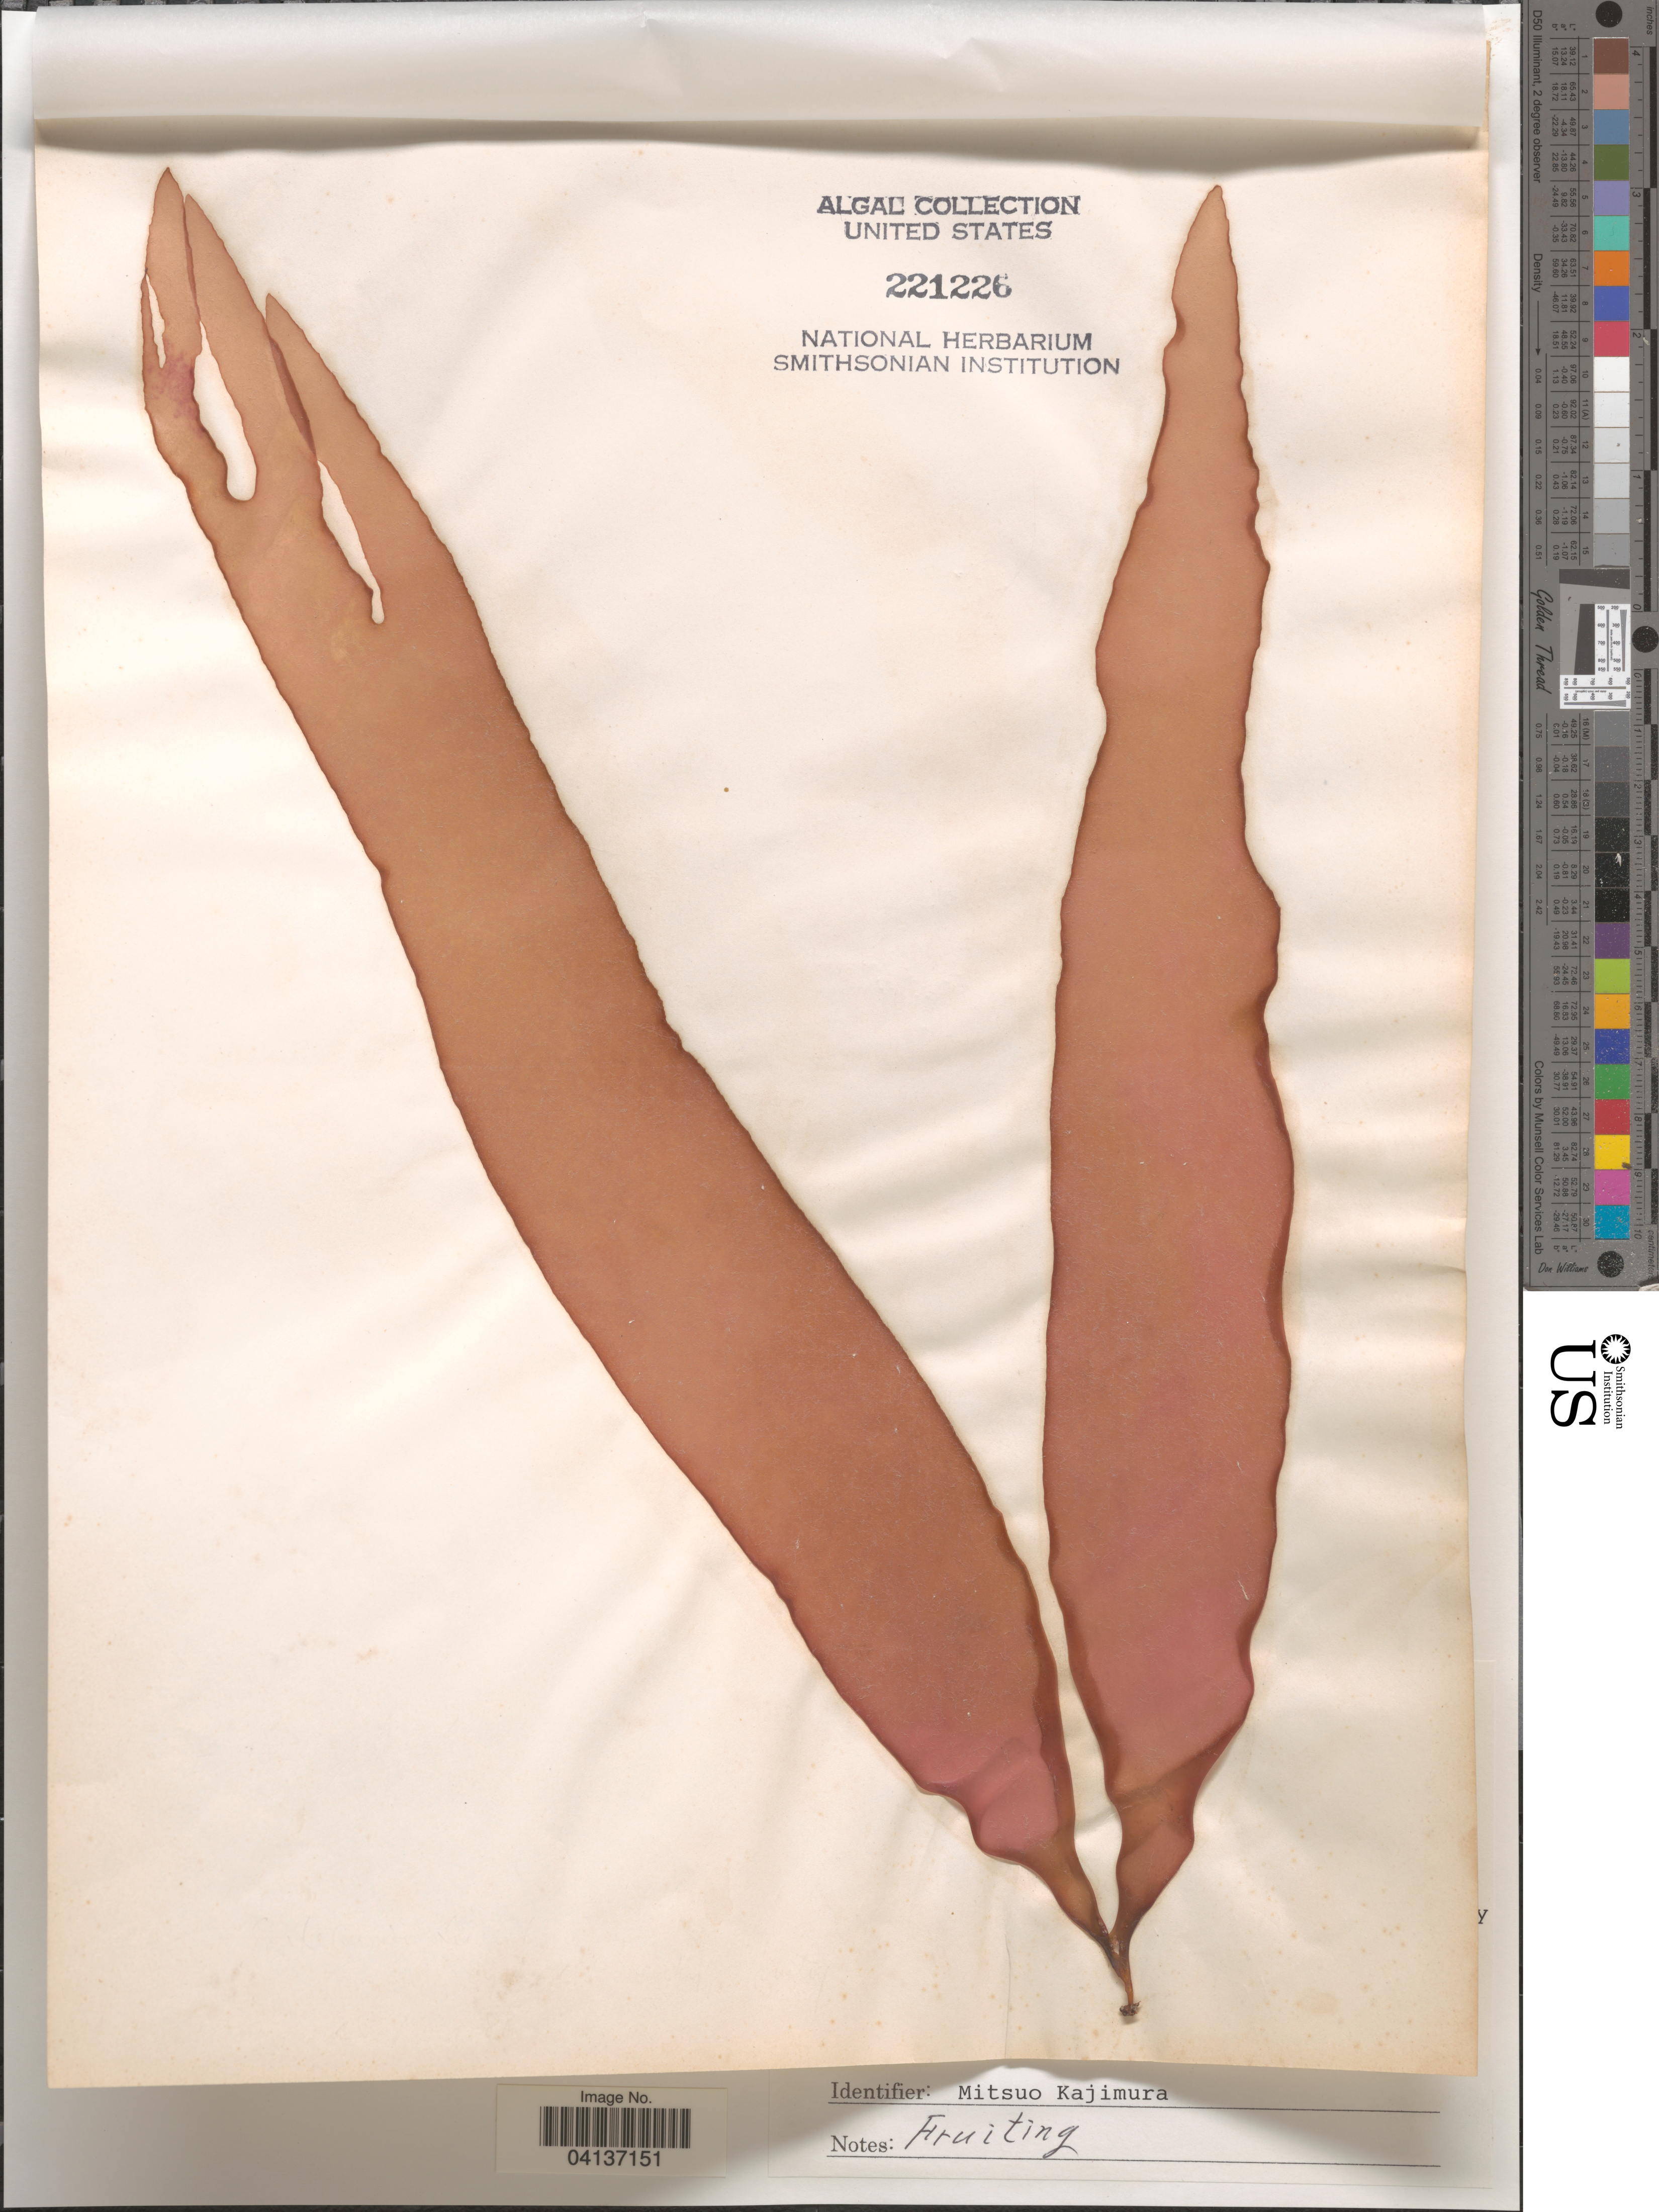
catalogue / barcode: US 221226